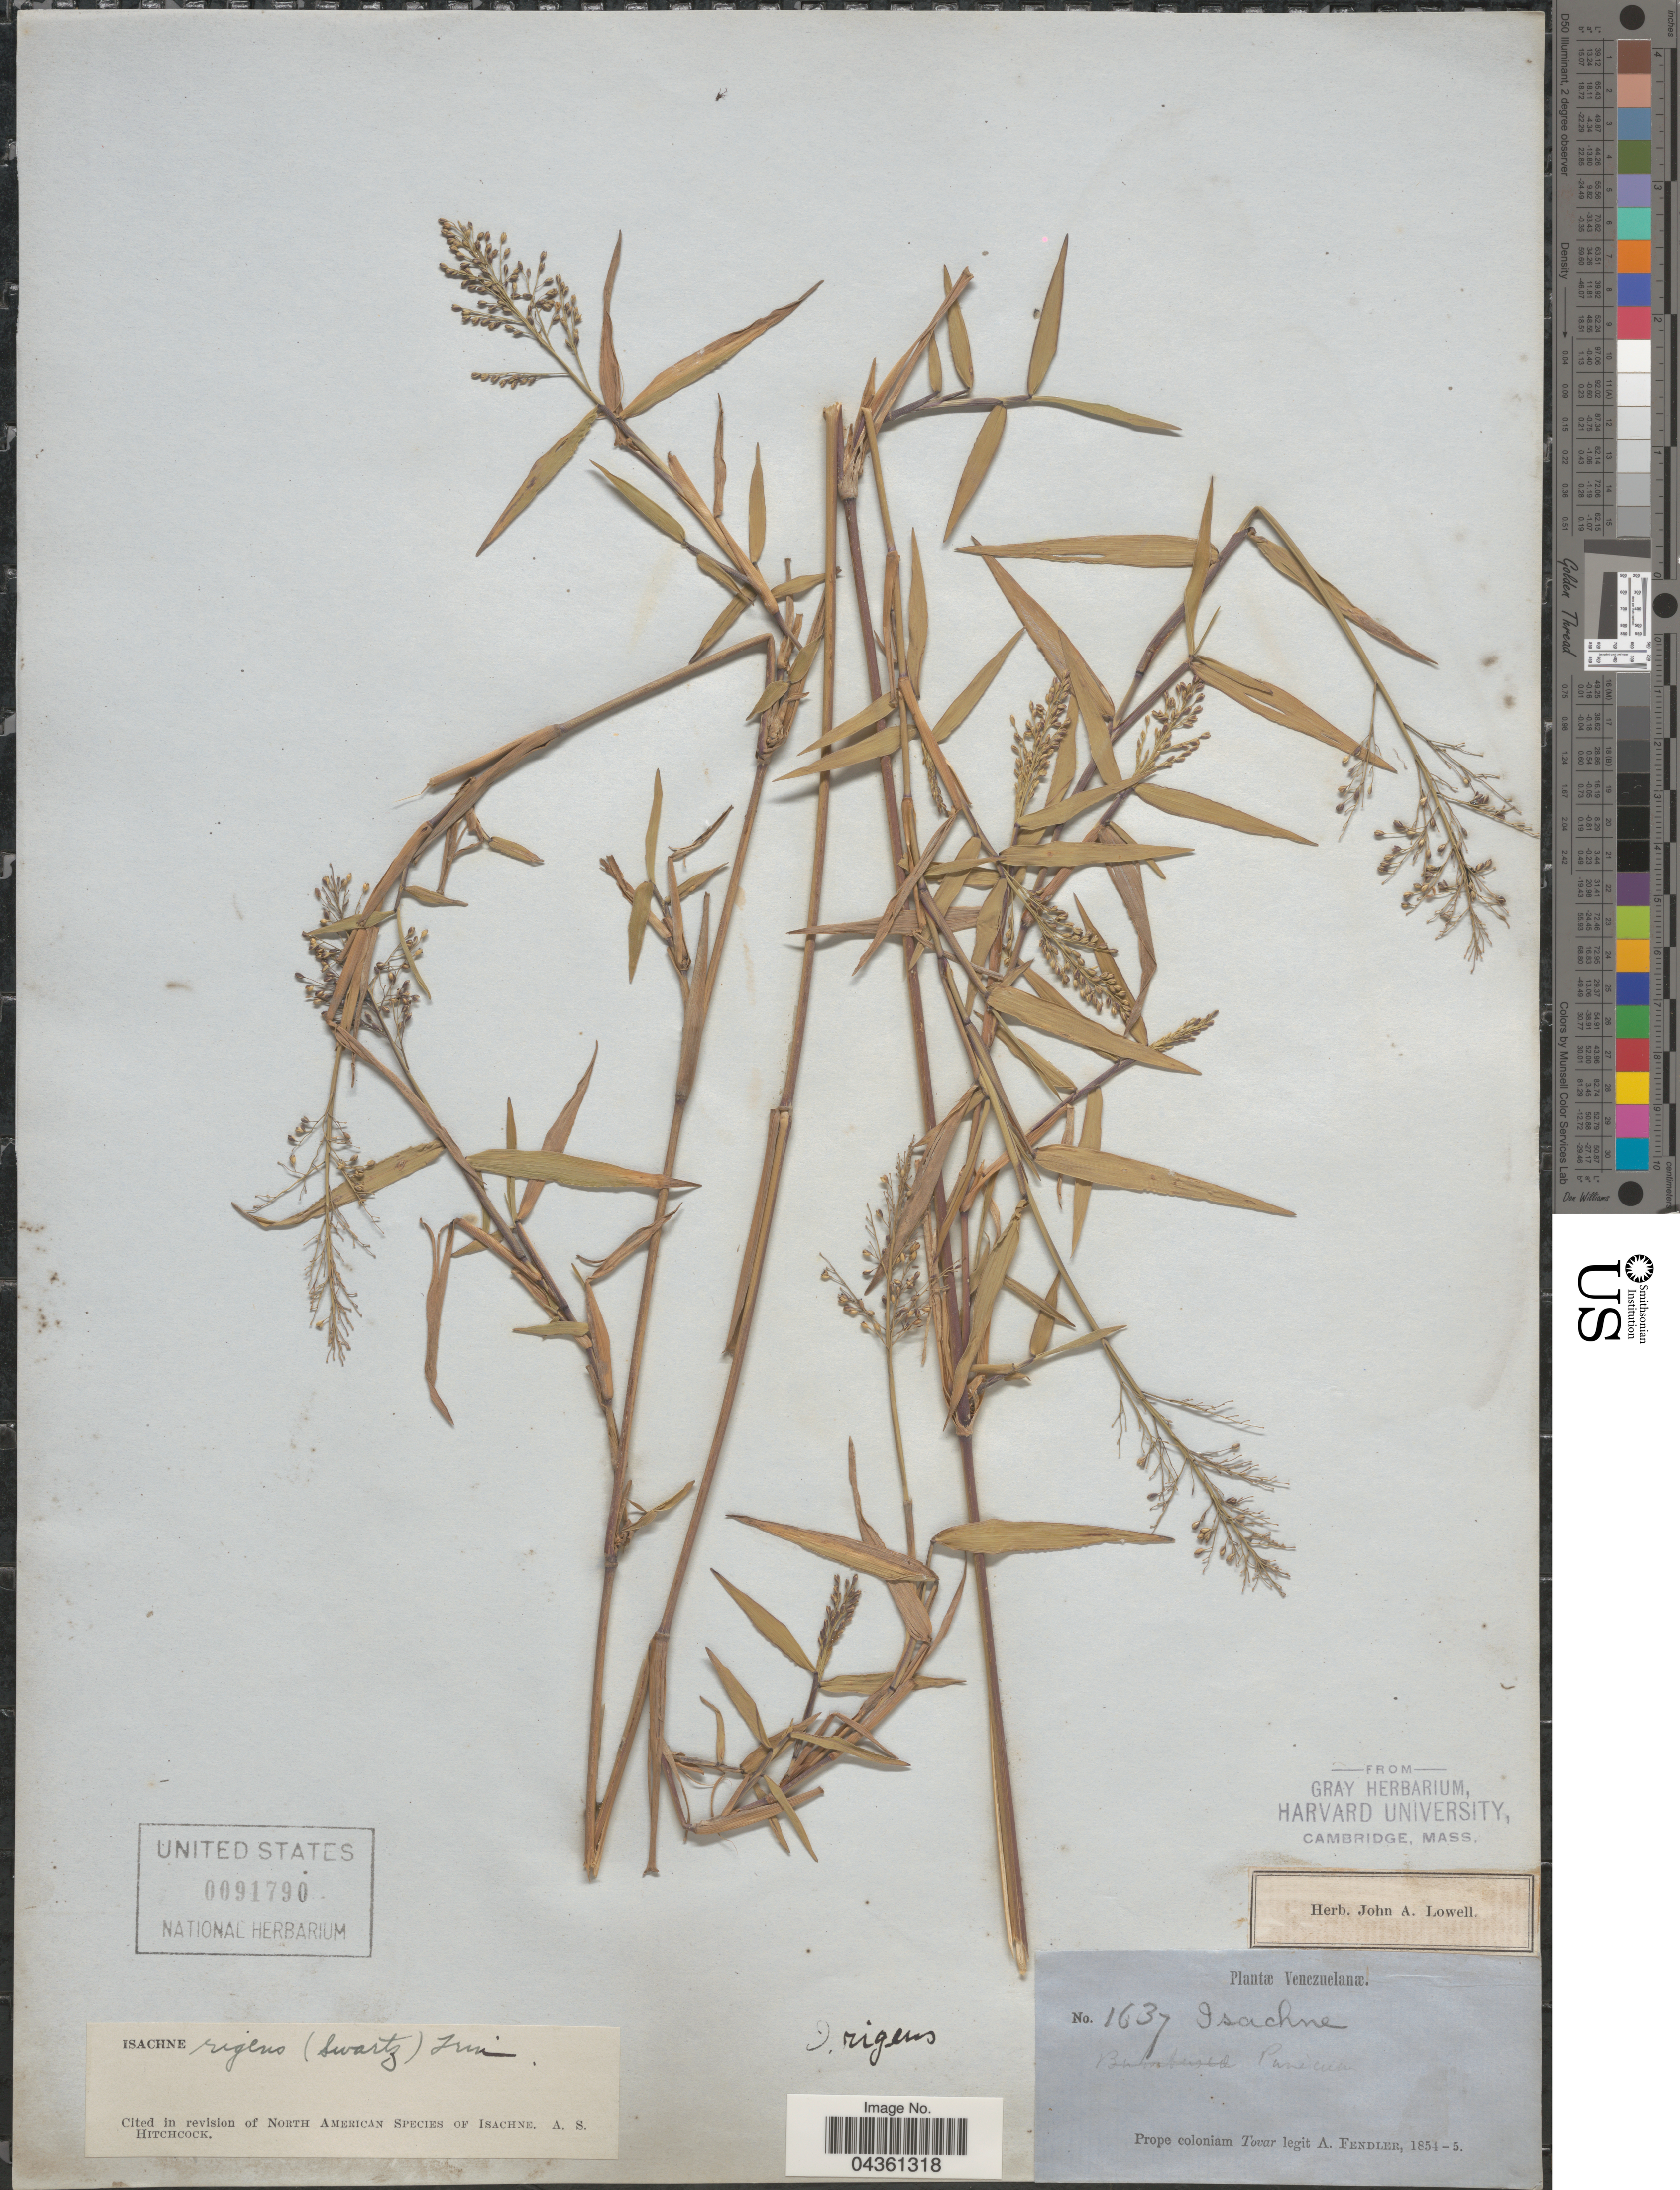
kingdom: Plantae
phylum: Tracheophyta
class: Liliopsida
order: Poales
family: Poaceae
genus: Isachne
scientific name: Isachne rigens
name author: (Sw.) Trin.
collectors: A. Fendler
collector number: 1637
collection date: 1854/1855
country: Venezuela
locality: Prope coloniam Tovar.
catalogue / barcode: US 91790